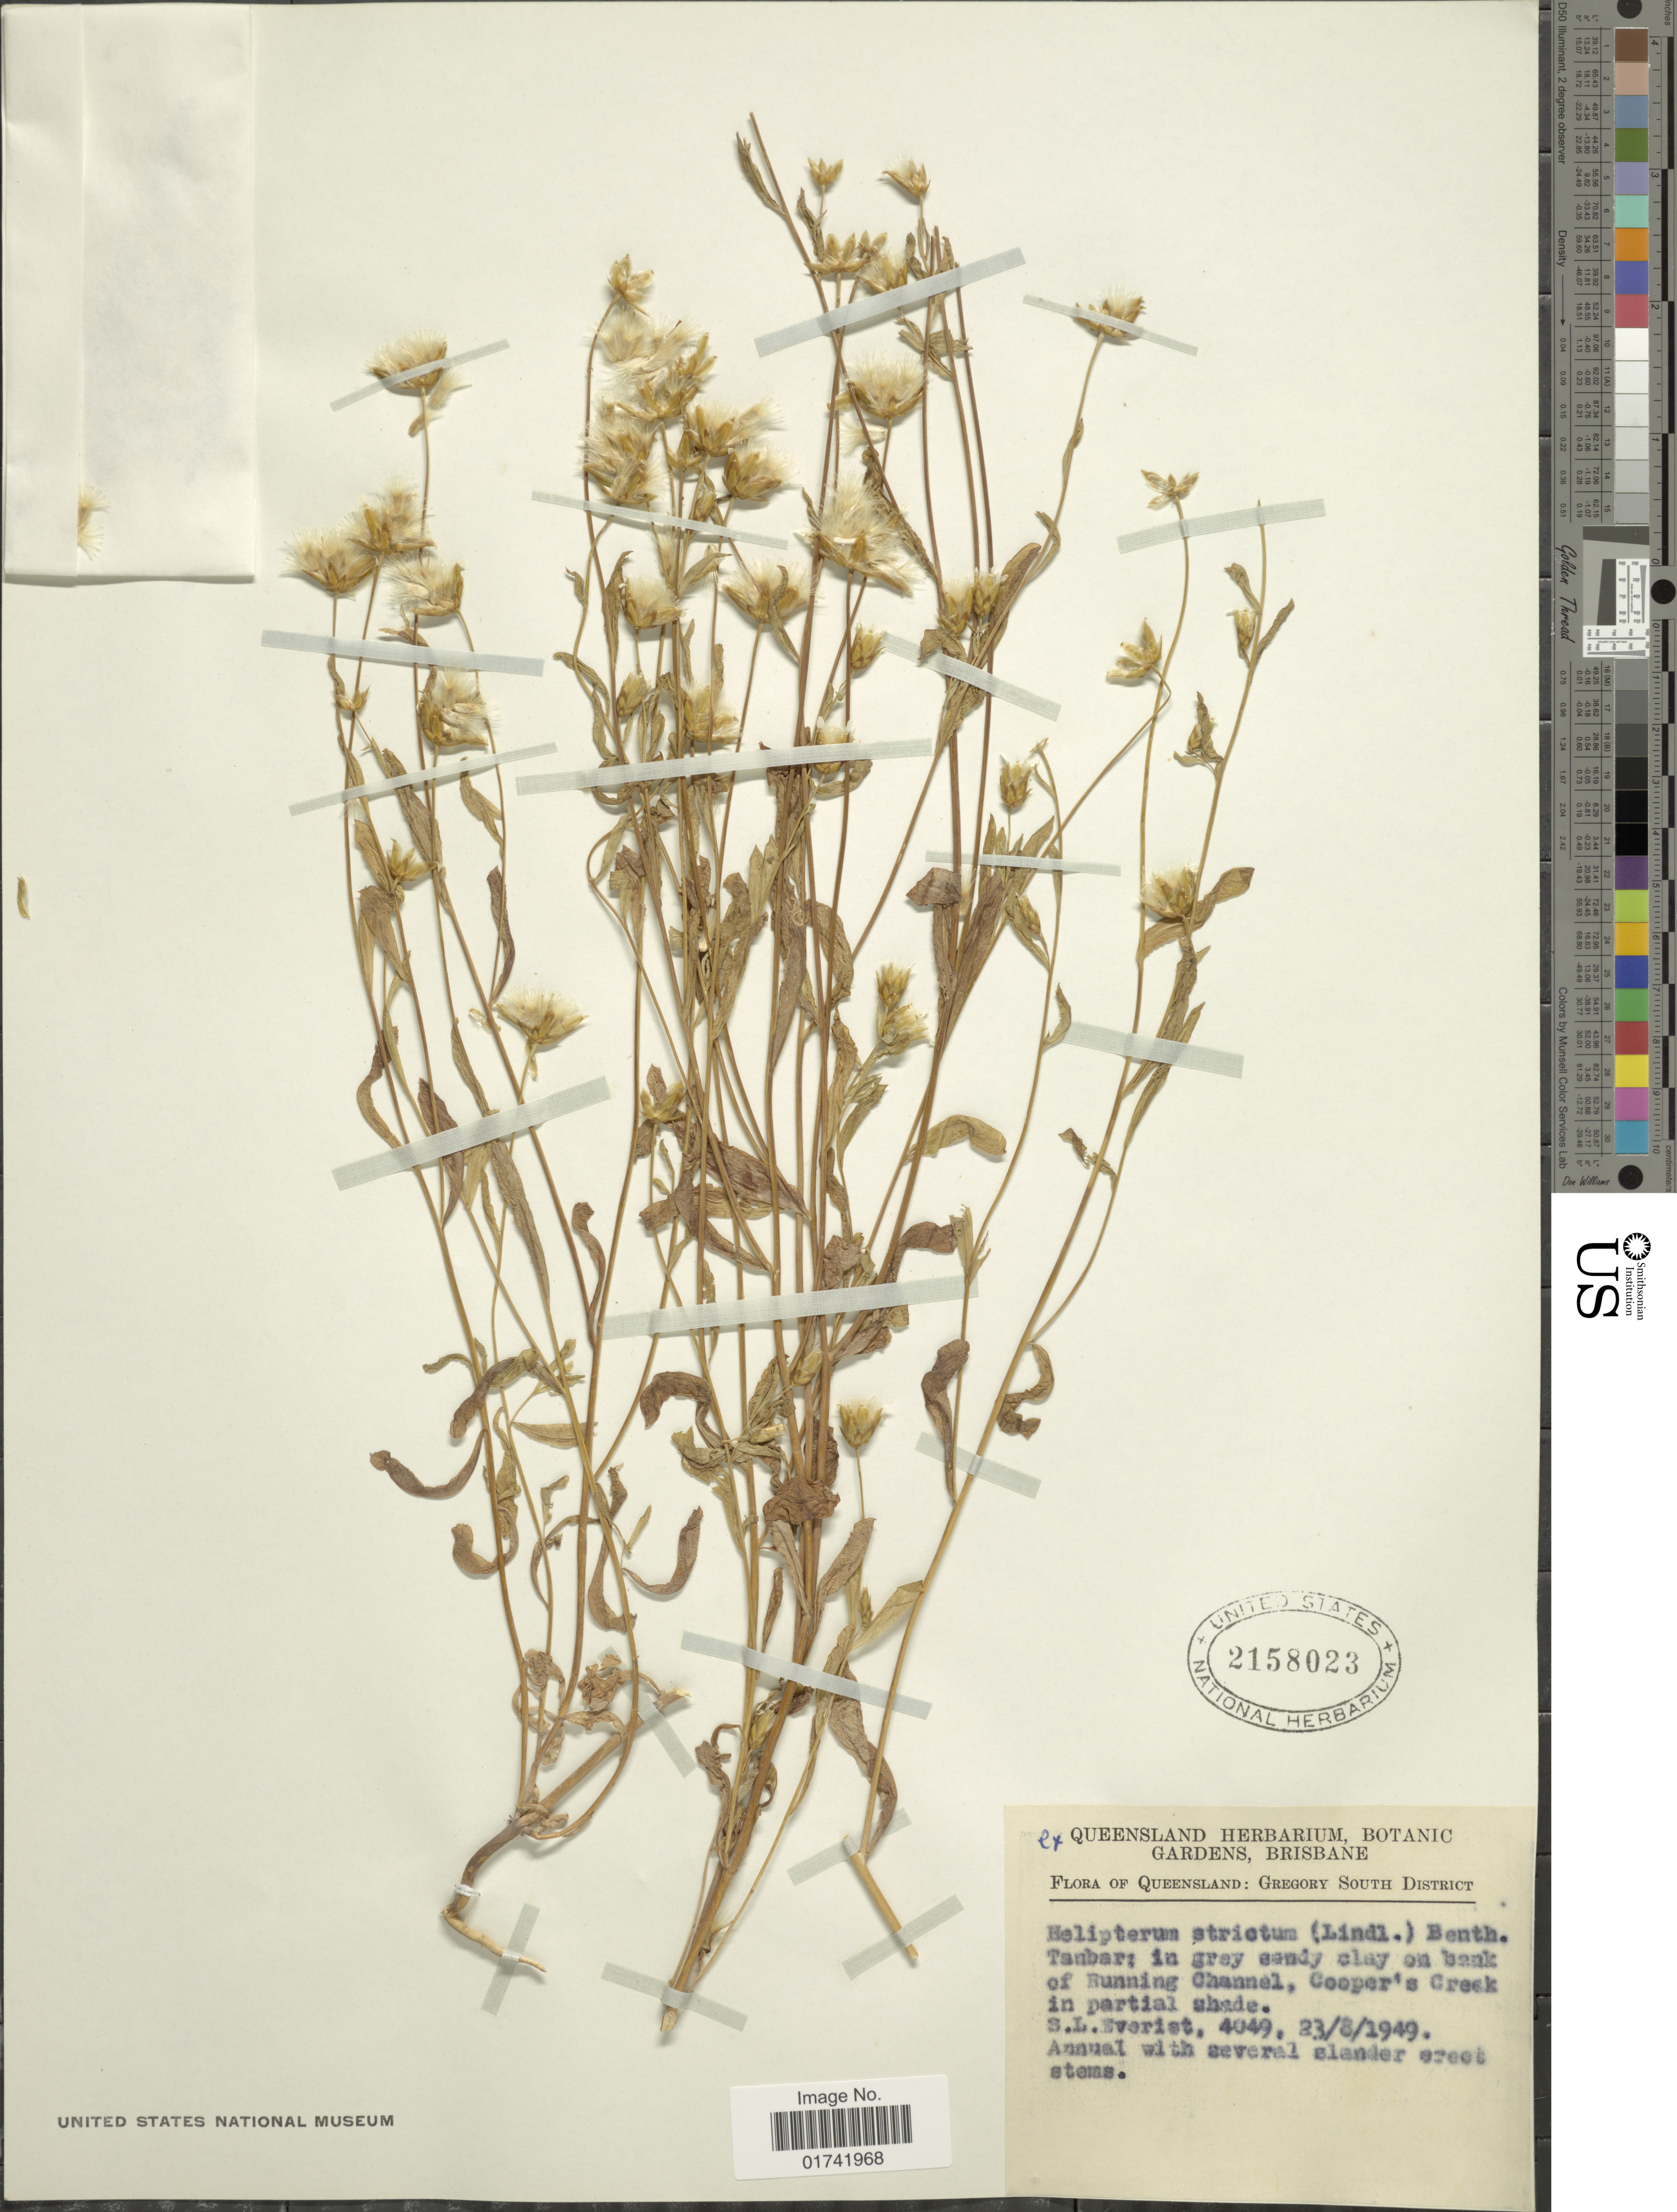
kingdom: Plantae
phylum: Tracheophyta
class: Magnoliopsida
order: Asterales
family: Asteraceae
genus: Rhodanthe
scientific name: Rhodanthe stricta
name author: (Lindl.) Paul G. Wilson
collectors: S. Everist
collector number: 4049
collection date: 1949-08-23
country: Australia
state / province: Queensland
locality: Gregory South Distrcit. Tanbar, clay on bank of Running Channel, Cooper's Creek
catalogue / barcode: US 2158023